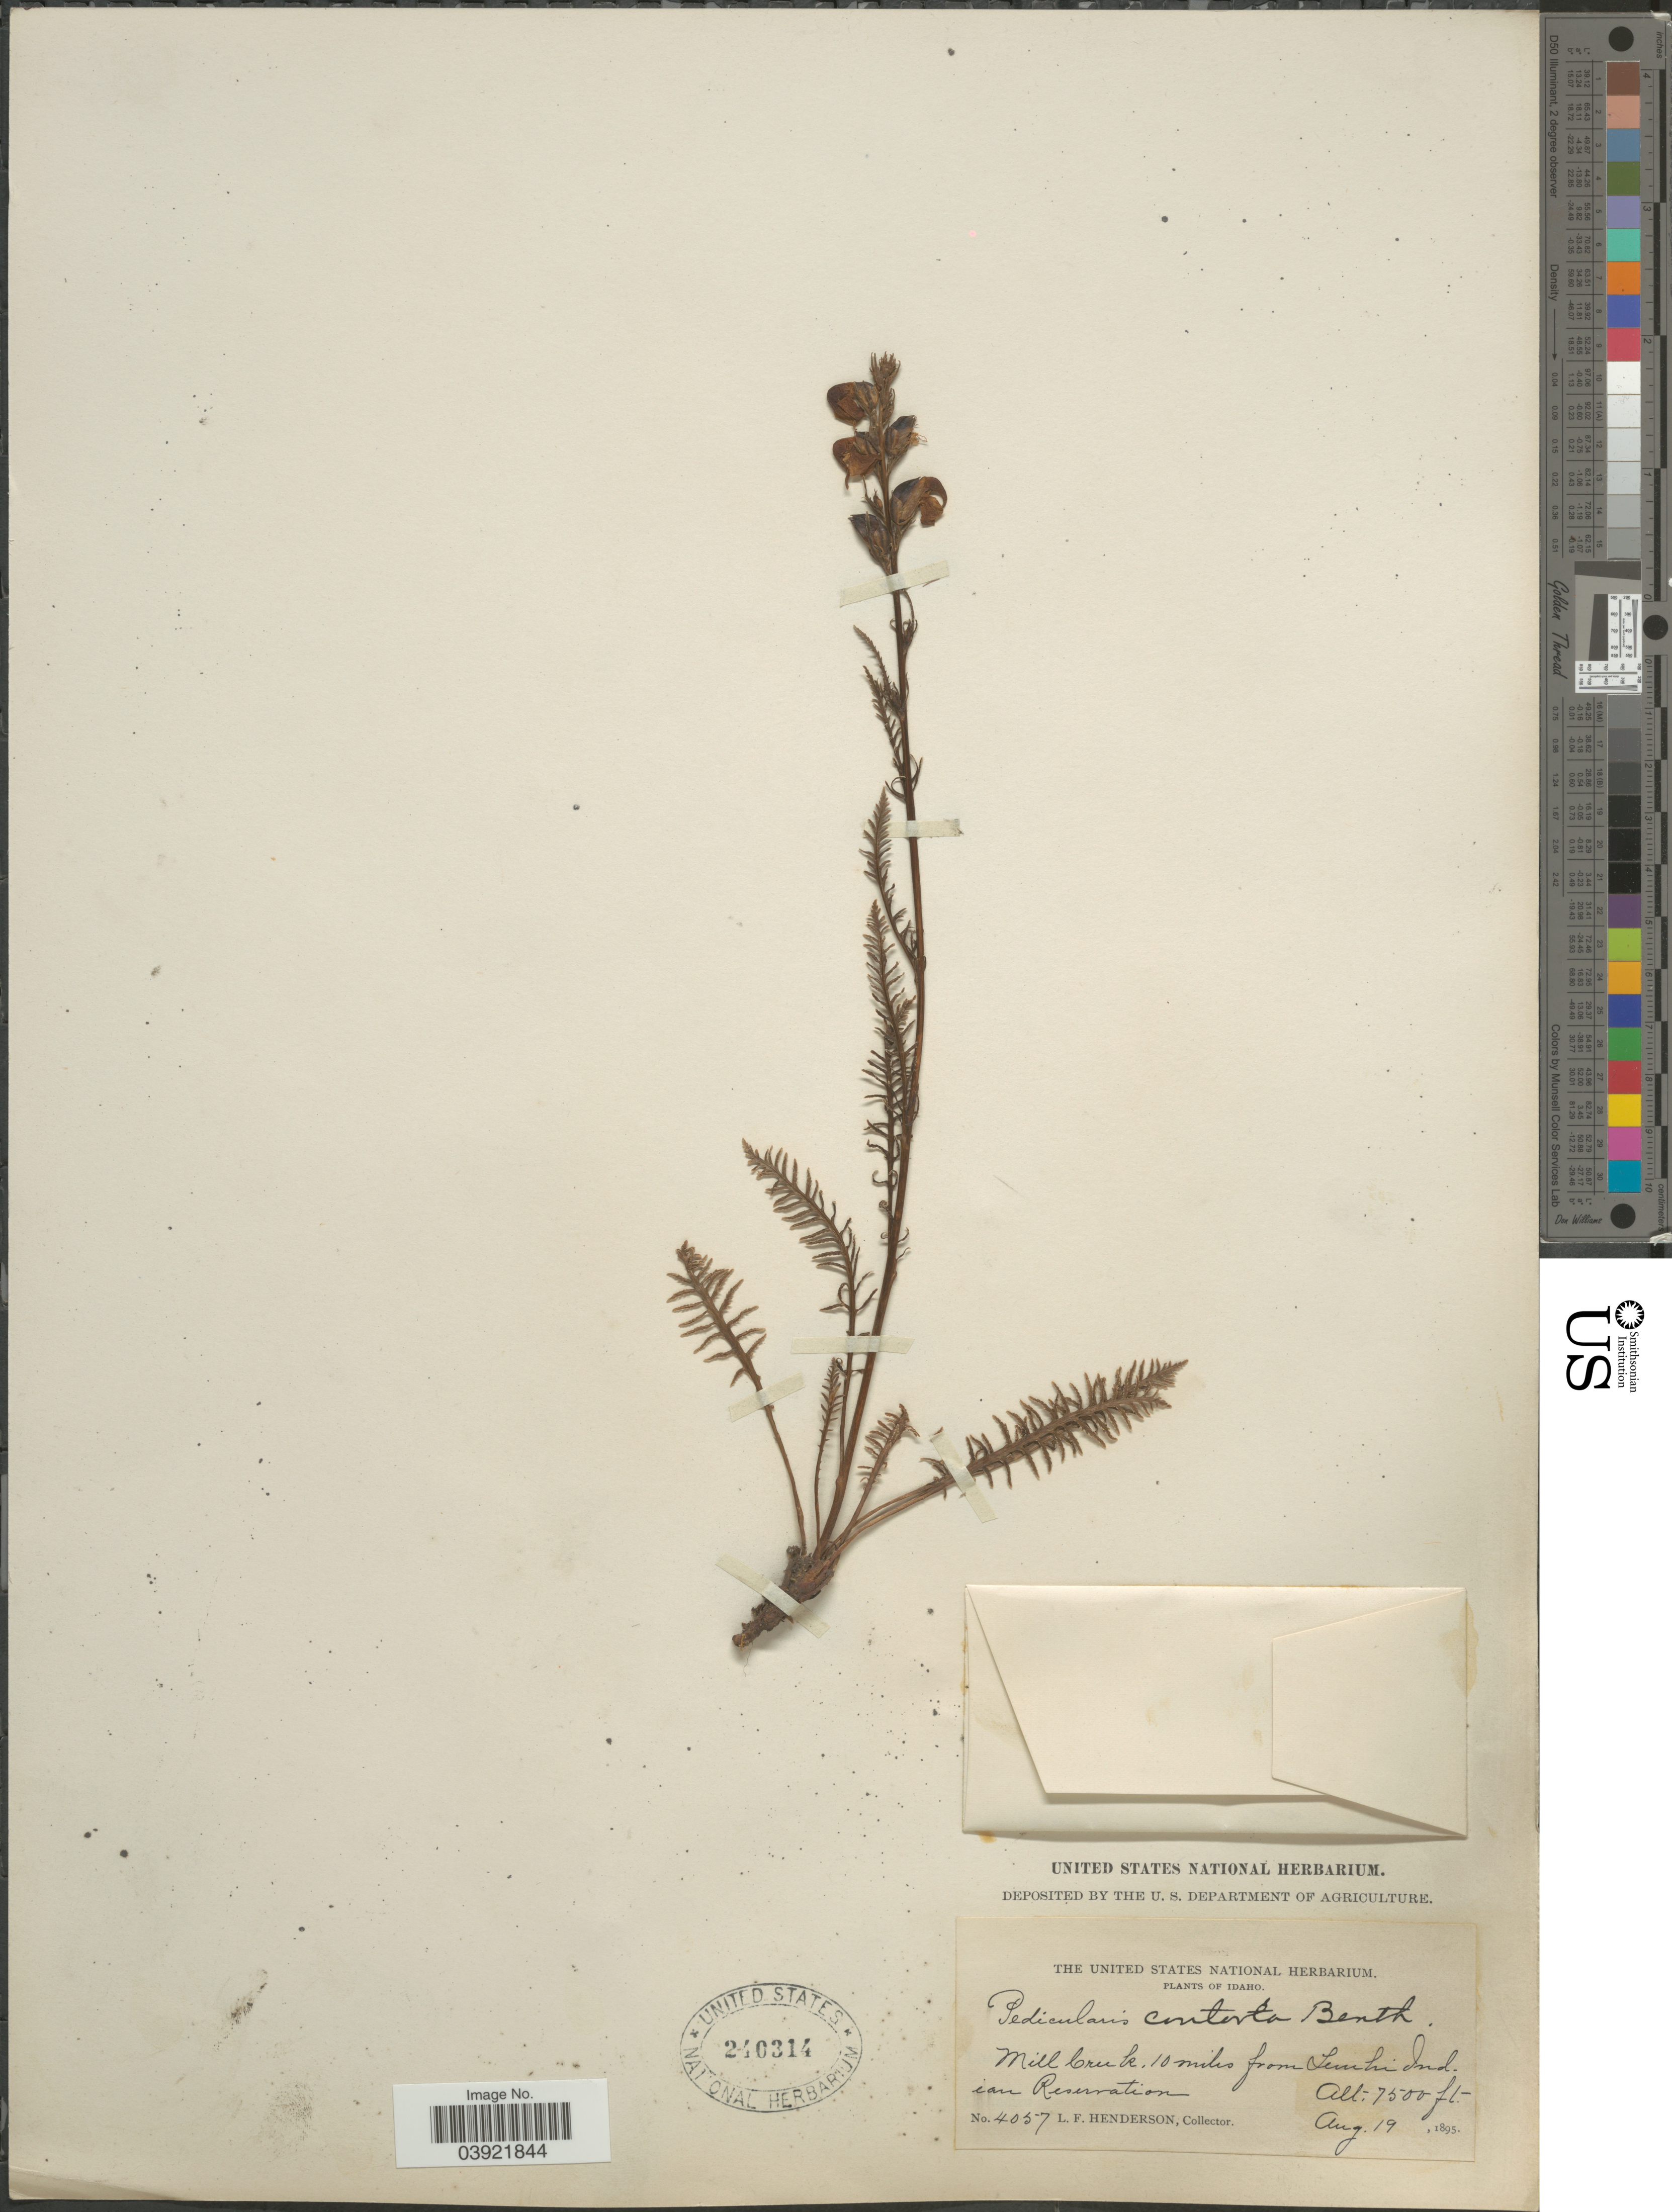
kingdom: Plantae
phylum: Tracheophyta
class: Magnoliopsida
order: Lamiales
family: Orobanchaceae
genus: Pedicularis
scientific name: Pedicularis contorta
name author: Benth.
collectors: L. Henderson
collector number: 4057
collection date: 1895-08-19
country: United States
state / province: Idaho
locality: Mill Creek, 10 miles from Lemhi Indian Reservation.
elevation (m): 2286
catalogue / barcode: US 240314